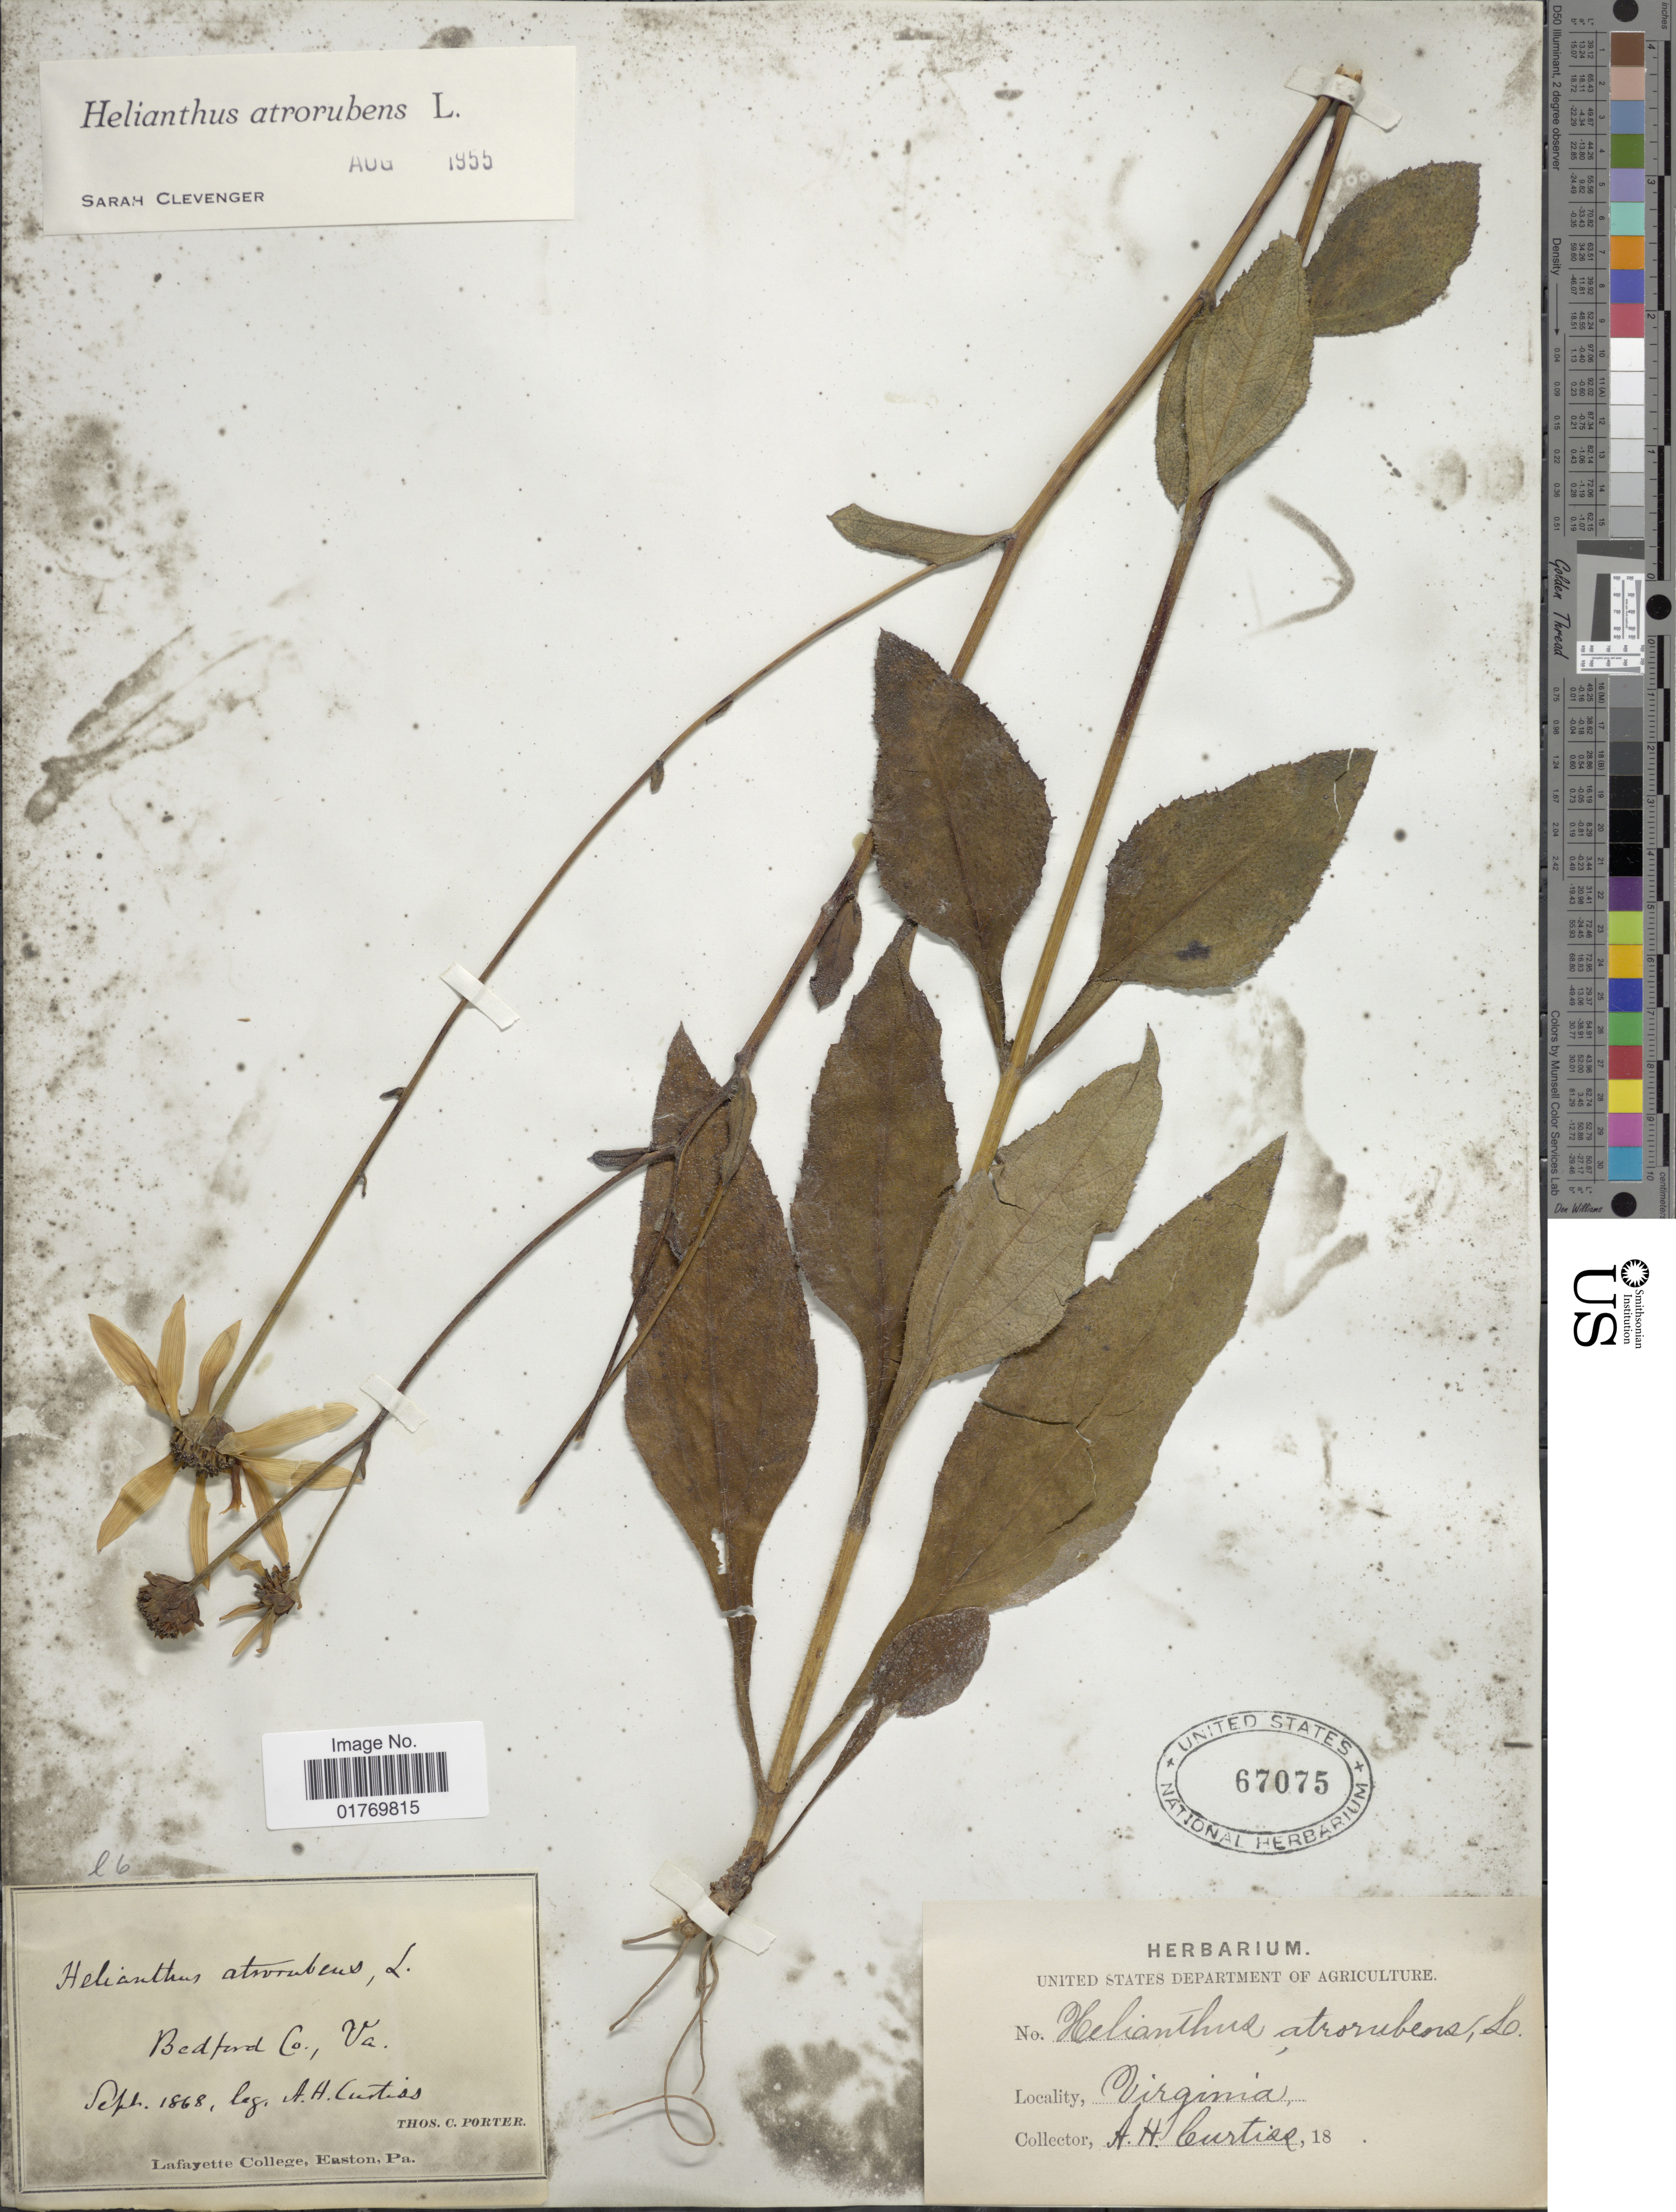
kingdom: Plantae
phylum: Tracheophyta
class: Magnoliopsida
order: Asterales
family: Asteraceae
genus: Helianthus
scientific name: Helianthus atrorubens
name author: L.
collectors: A. H. Curtiss & T. C. Porter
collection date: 1986-09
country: United States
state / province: Virginia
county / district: Bedford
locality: Bedford Co.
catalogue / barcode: US 67075